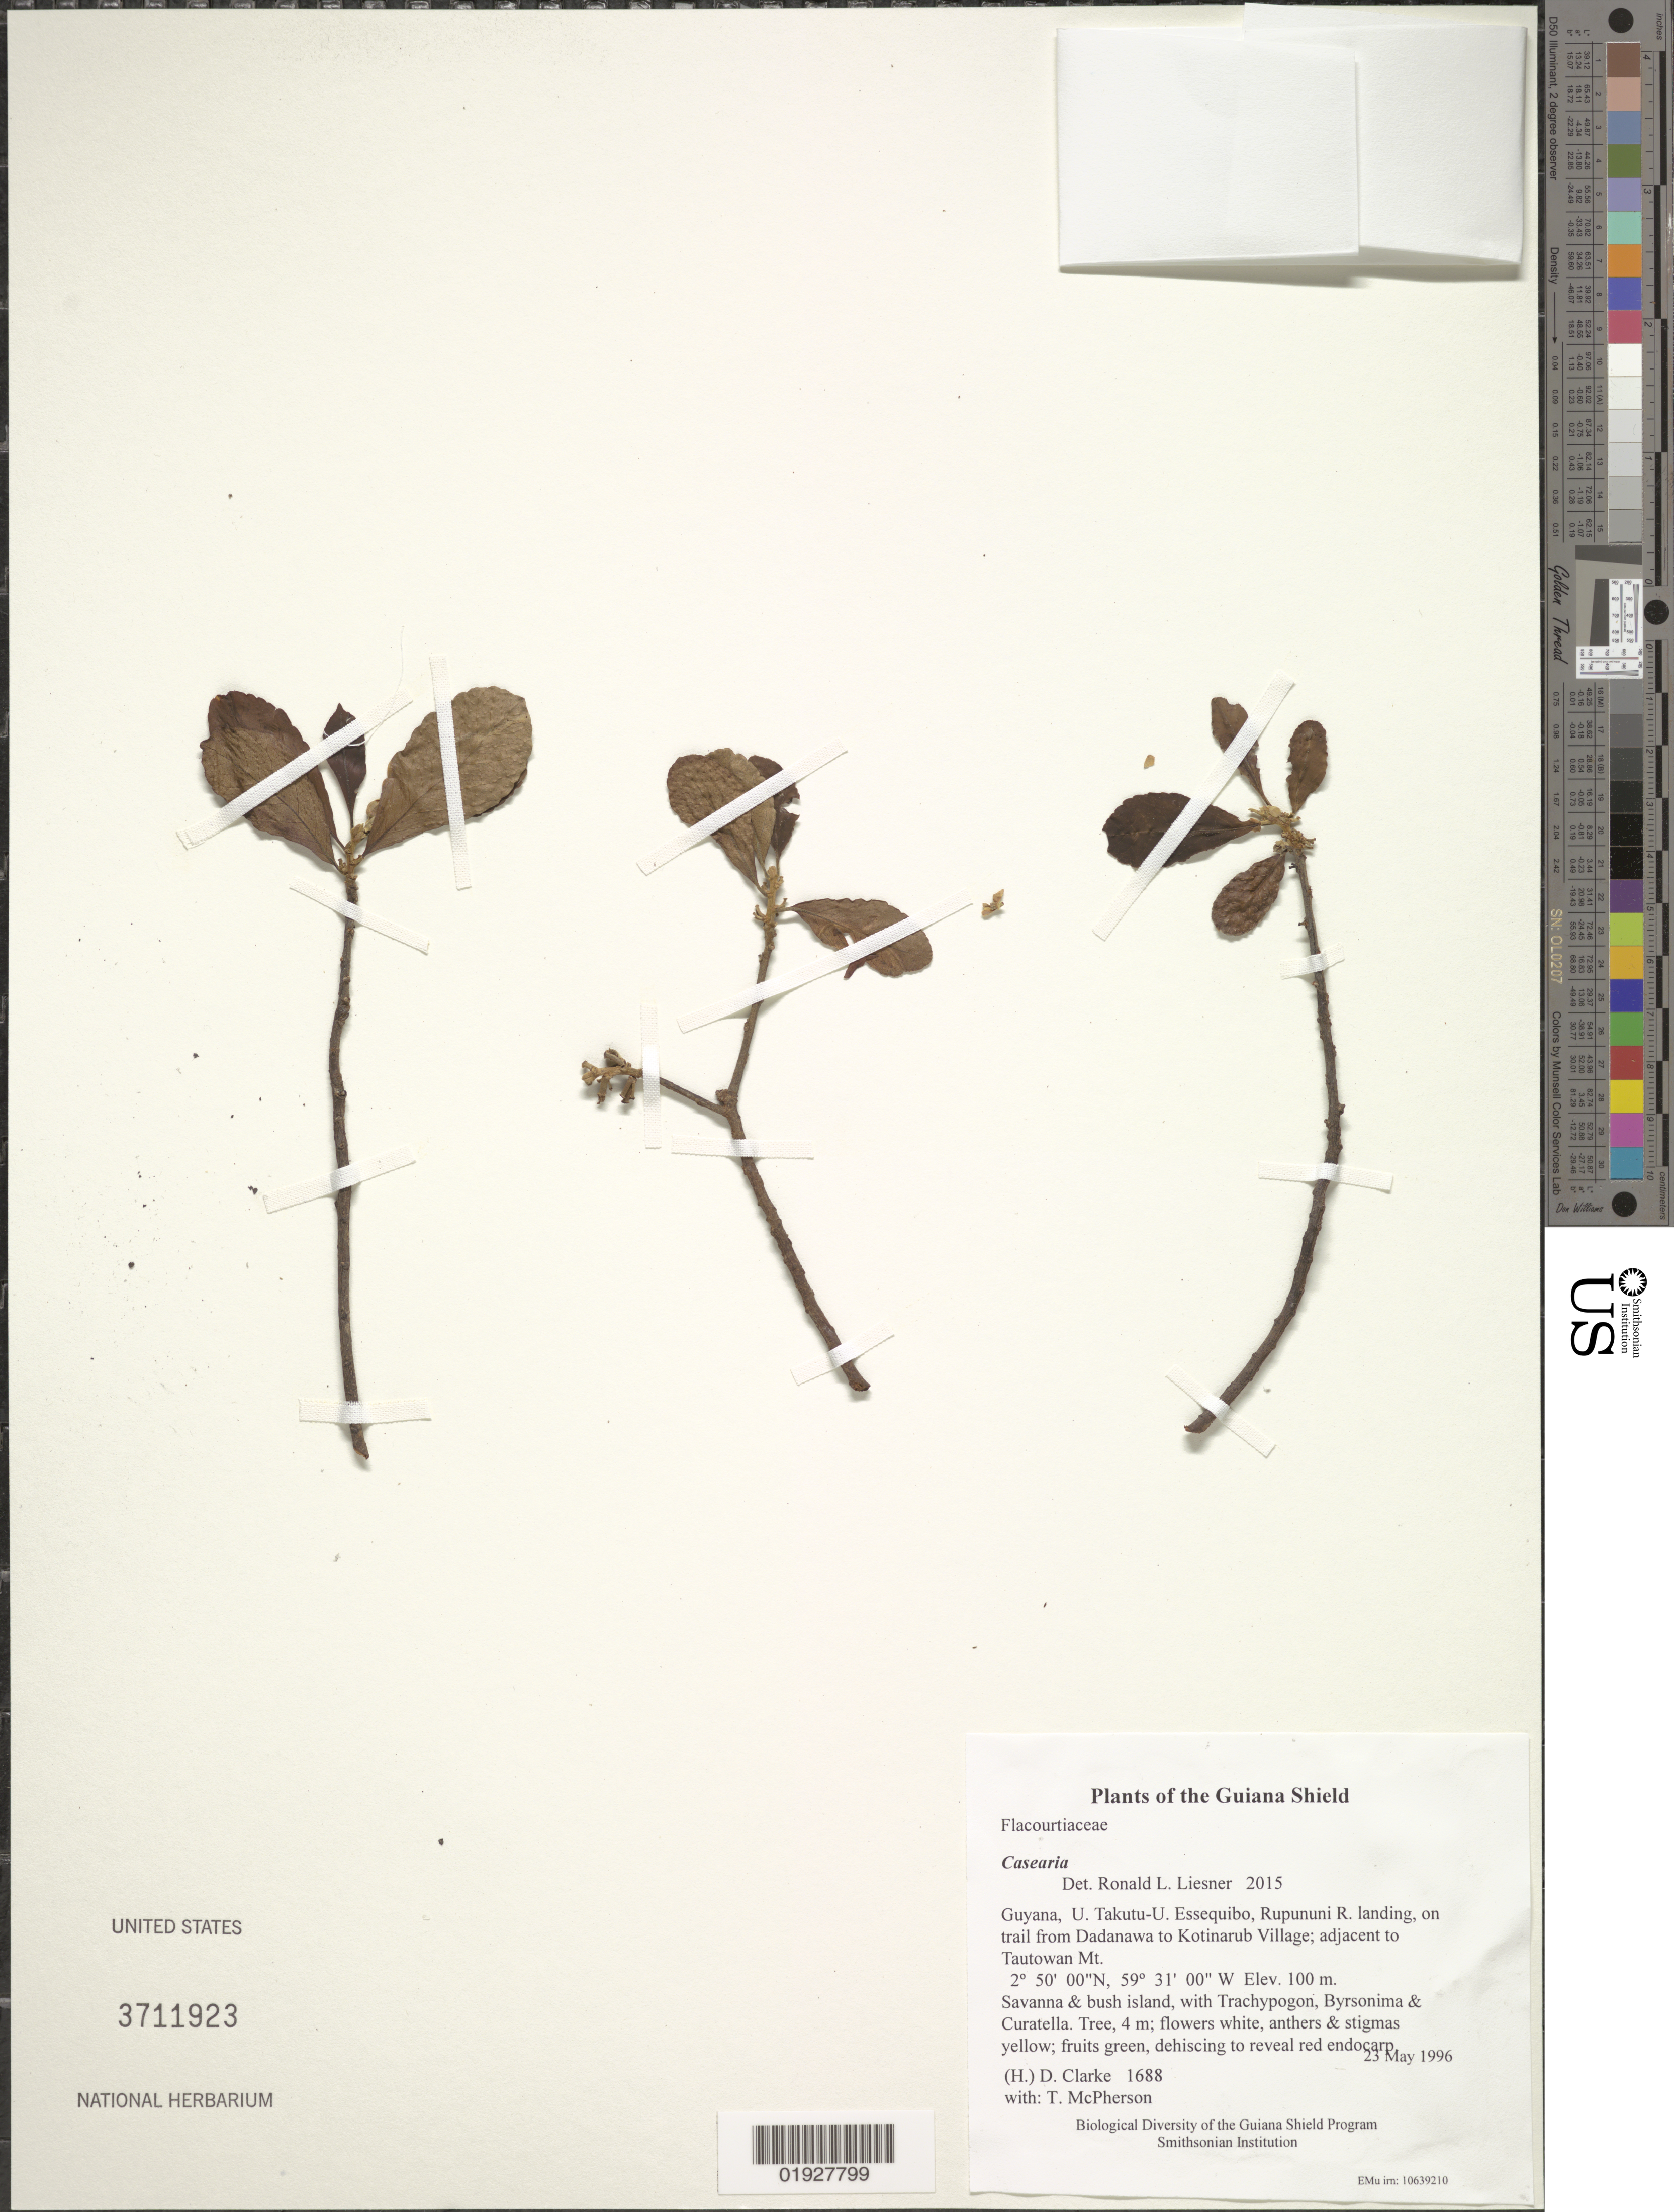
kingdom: Plantae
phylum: Tracheophyta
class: Magnoliopsida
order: Malpighiales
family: Salicaceae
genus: Casearia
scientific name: Casearia sp.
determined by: Liesner, R. L.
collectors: H. D. Clarke & T. McPherson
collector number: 1688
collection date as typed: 23 May 1996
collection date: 1996-05-23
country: Guyana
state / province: U. Takutu-U. Essequibo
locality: Rupununi R. landing, on trail from Dadanawa to Kotinarub Village; adjacent to Tautowan Mt.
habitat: Savanna & bush island, with Trachypogon, Byrsonima & Curatella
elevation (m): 100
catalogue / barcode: US 3711923